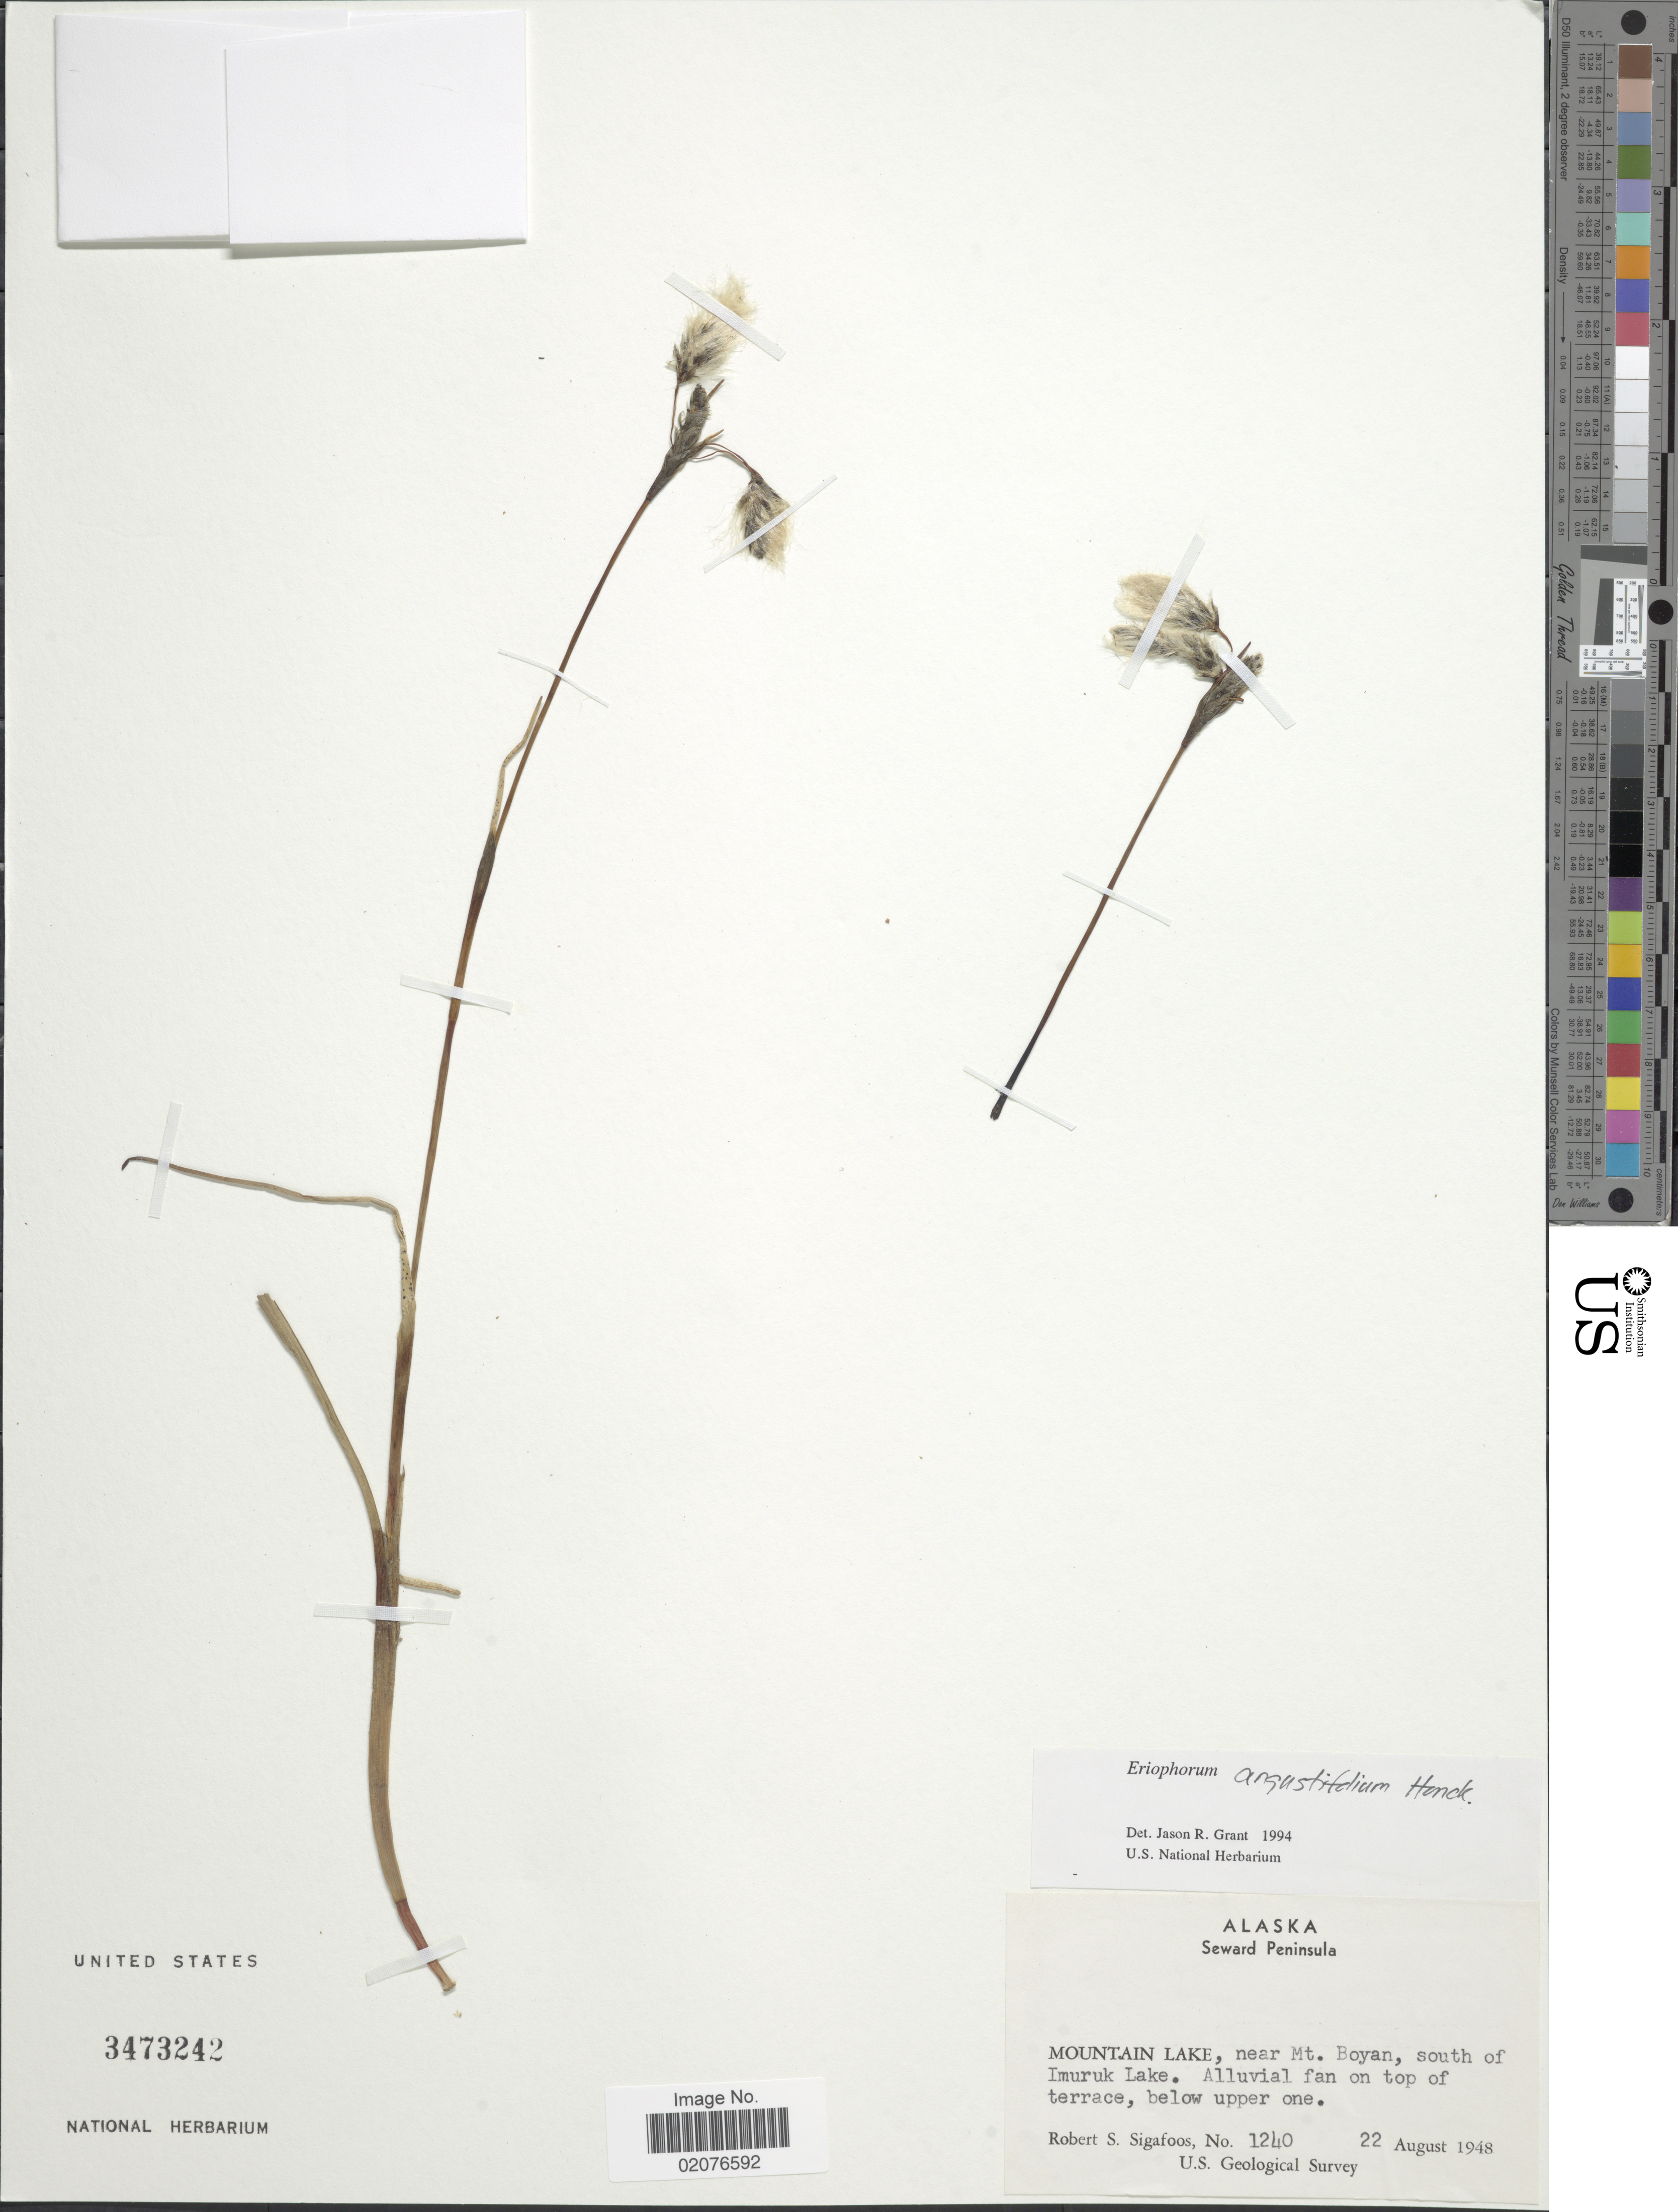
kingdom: Plantae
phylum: Tracheophyta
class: Liliopsida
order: Poales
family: Cyperaceae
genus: Eriophorum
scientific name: Eriophorum angustifolium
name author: Honck.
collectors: R. Sigafoos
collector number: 1240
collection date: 1948-08-22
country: United States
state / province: Alaska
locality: Seward Peninsula, Mountain Lake, near Mt Boyan, south of Imuruk Lake. Alluvial fan on top of terrace, below upper one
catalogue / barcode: US 3473242